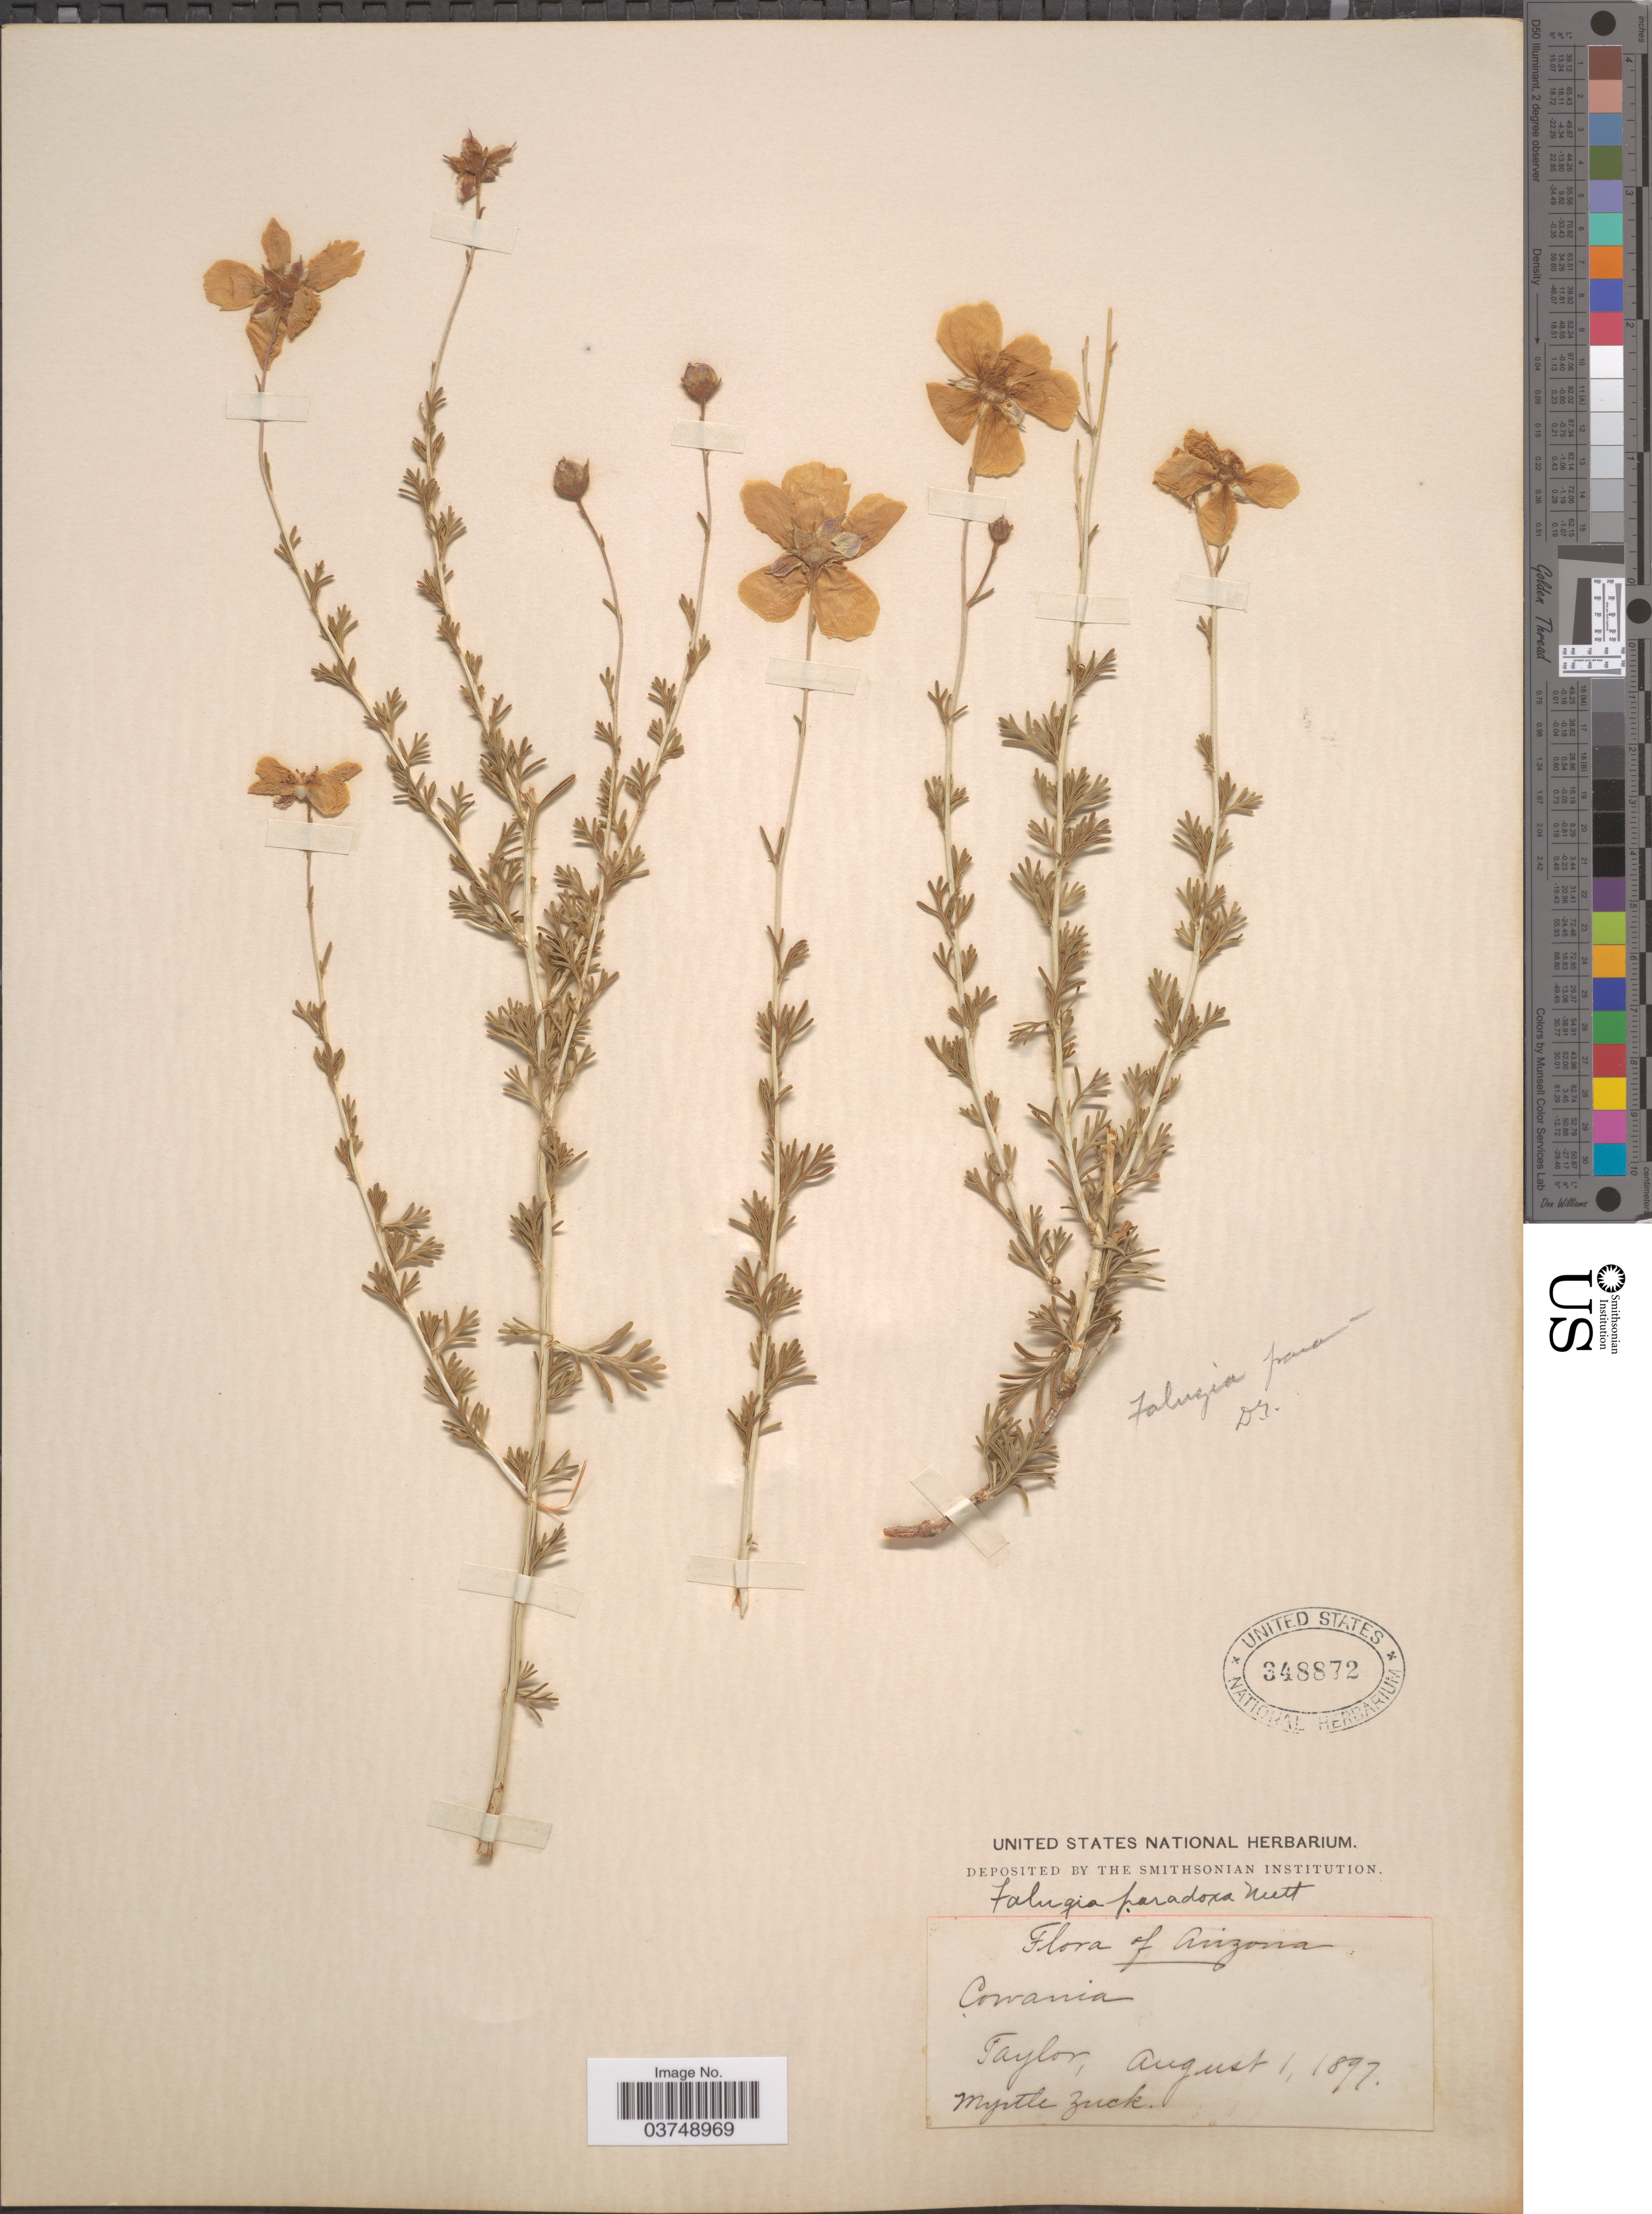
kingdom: Plantae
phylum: Tracheophyta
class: Magnoliopsida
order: Rosales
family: Rosaceae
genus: Fallugia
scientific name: Fallugia acuminata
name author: (Wooton) Rydb.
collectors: M. Zuck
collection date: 1897-08-01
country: United States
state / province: Arizona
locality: Taylor.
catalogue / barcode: US 348872